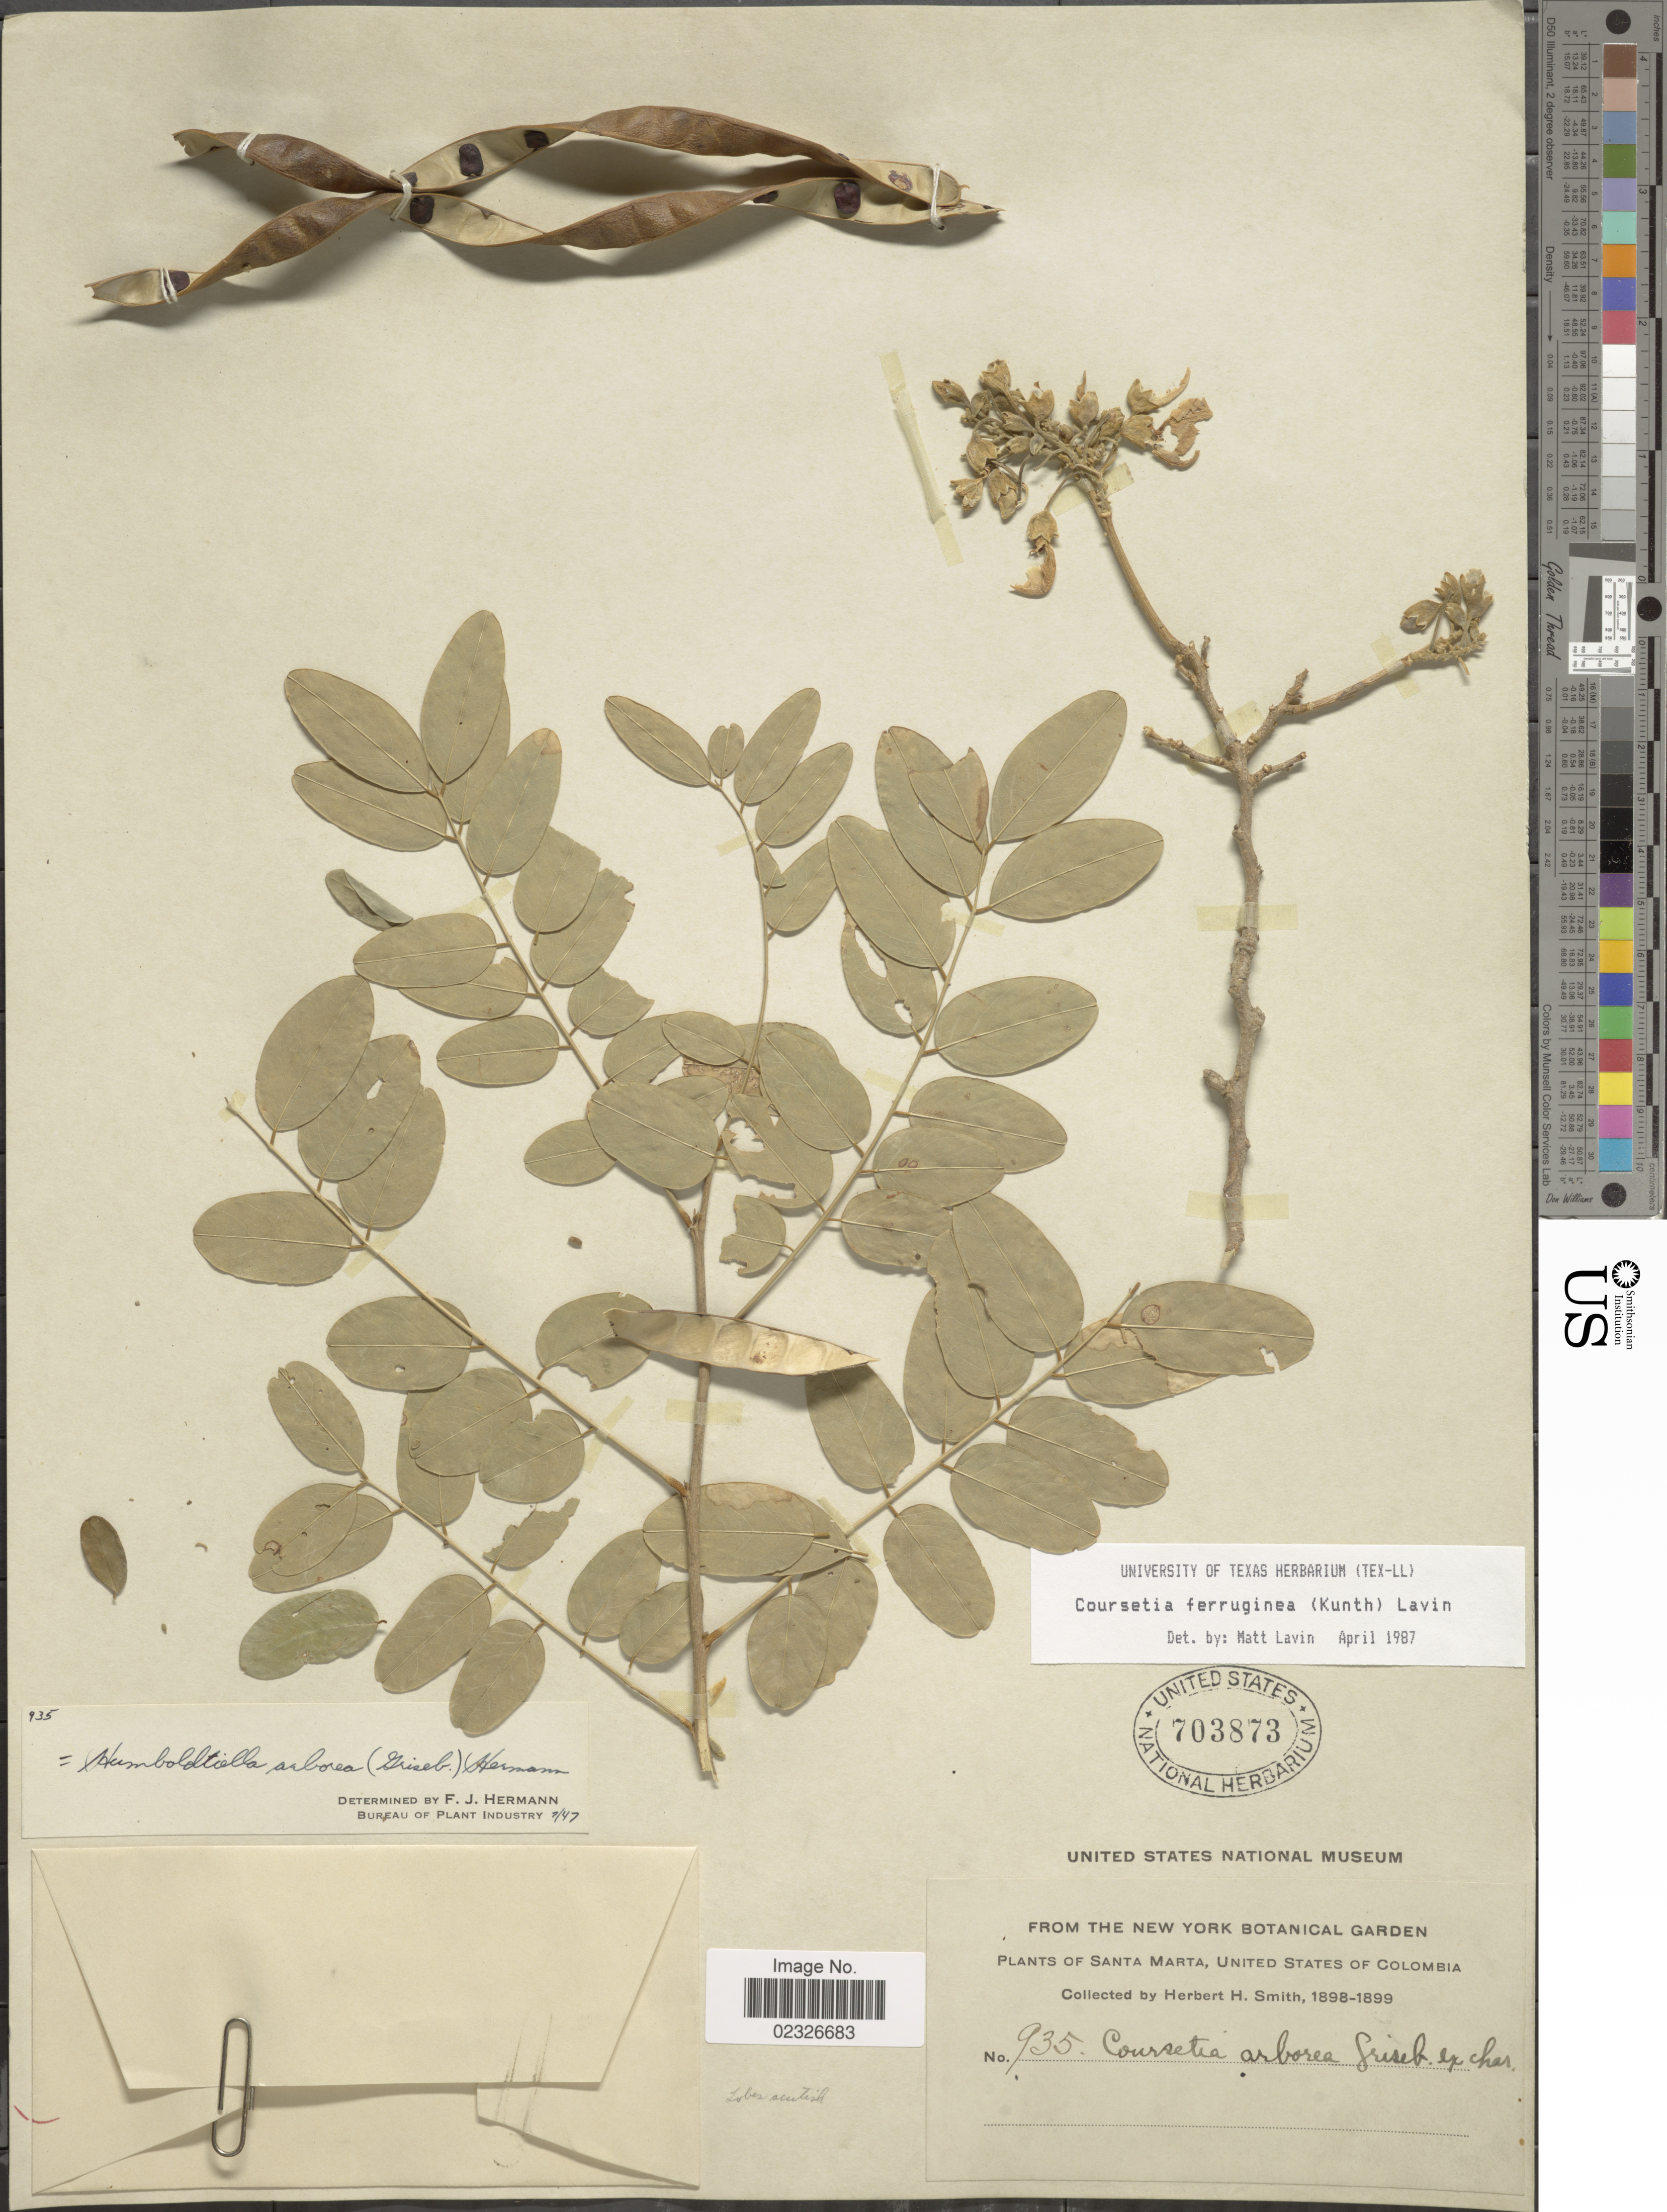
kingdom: Plantae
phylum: Tracheophyta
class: Magnoliopsida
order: Fabales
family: Fabaceae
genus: Coursetia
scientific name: Coursetia ferruginea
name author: (Kunth) Lavin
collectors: Herbert H. Smith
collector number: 935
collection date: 1898/1899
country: Colombia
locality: Santa Marta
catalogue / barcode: US 703873